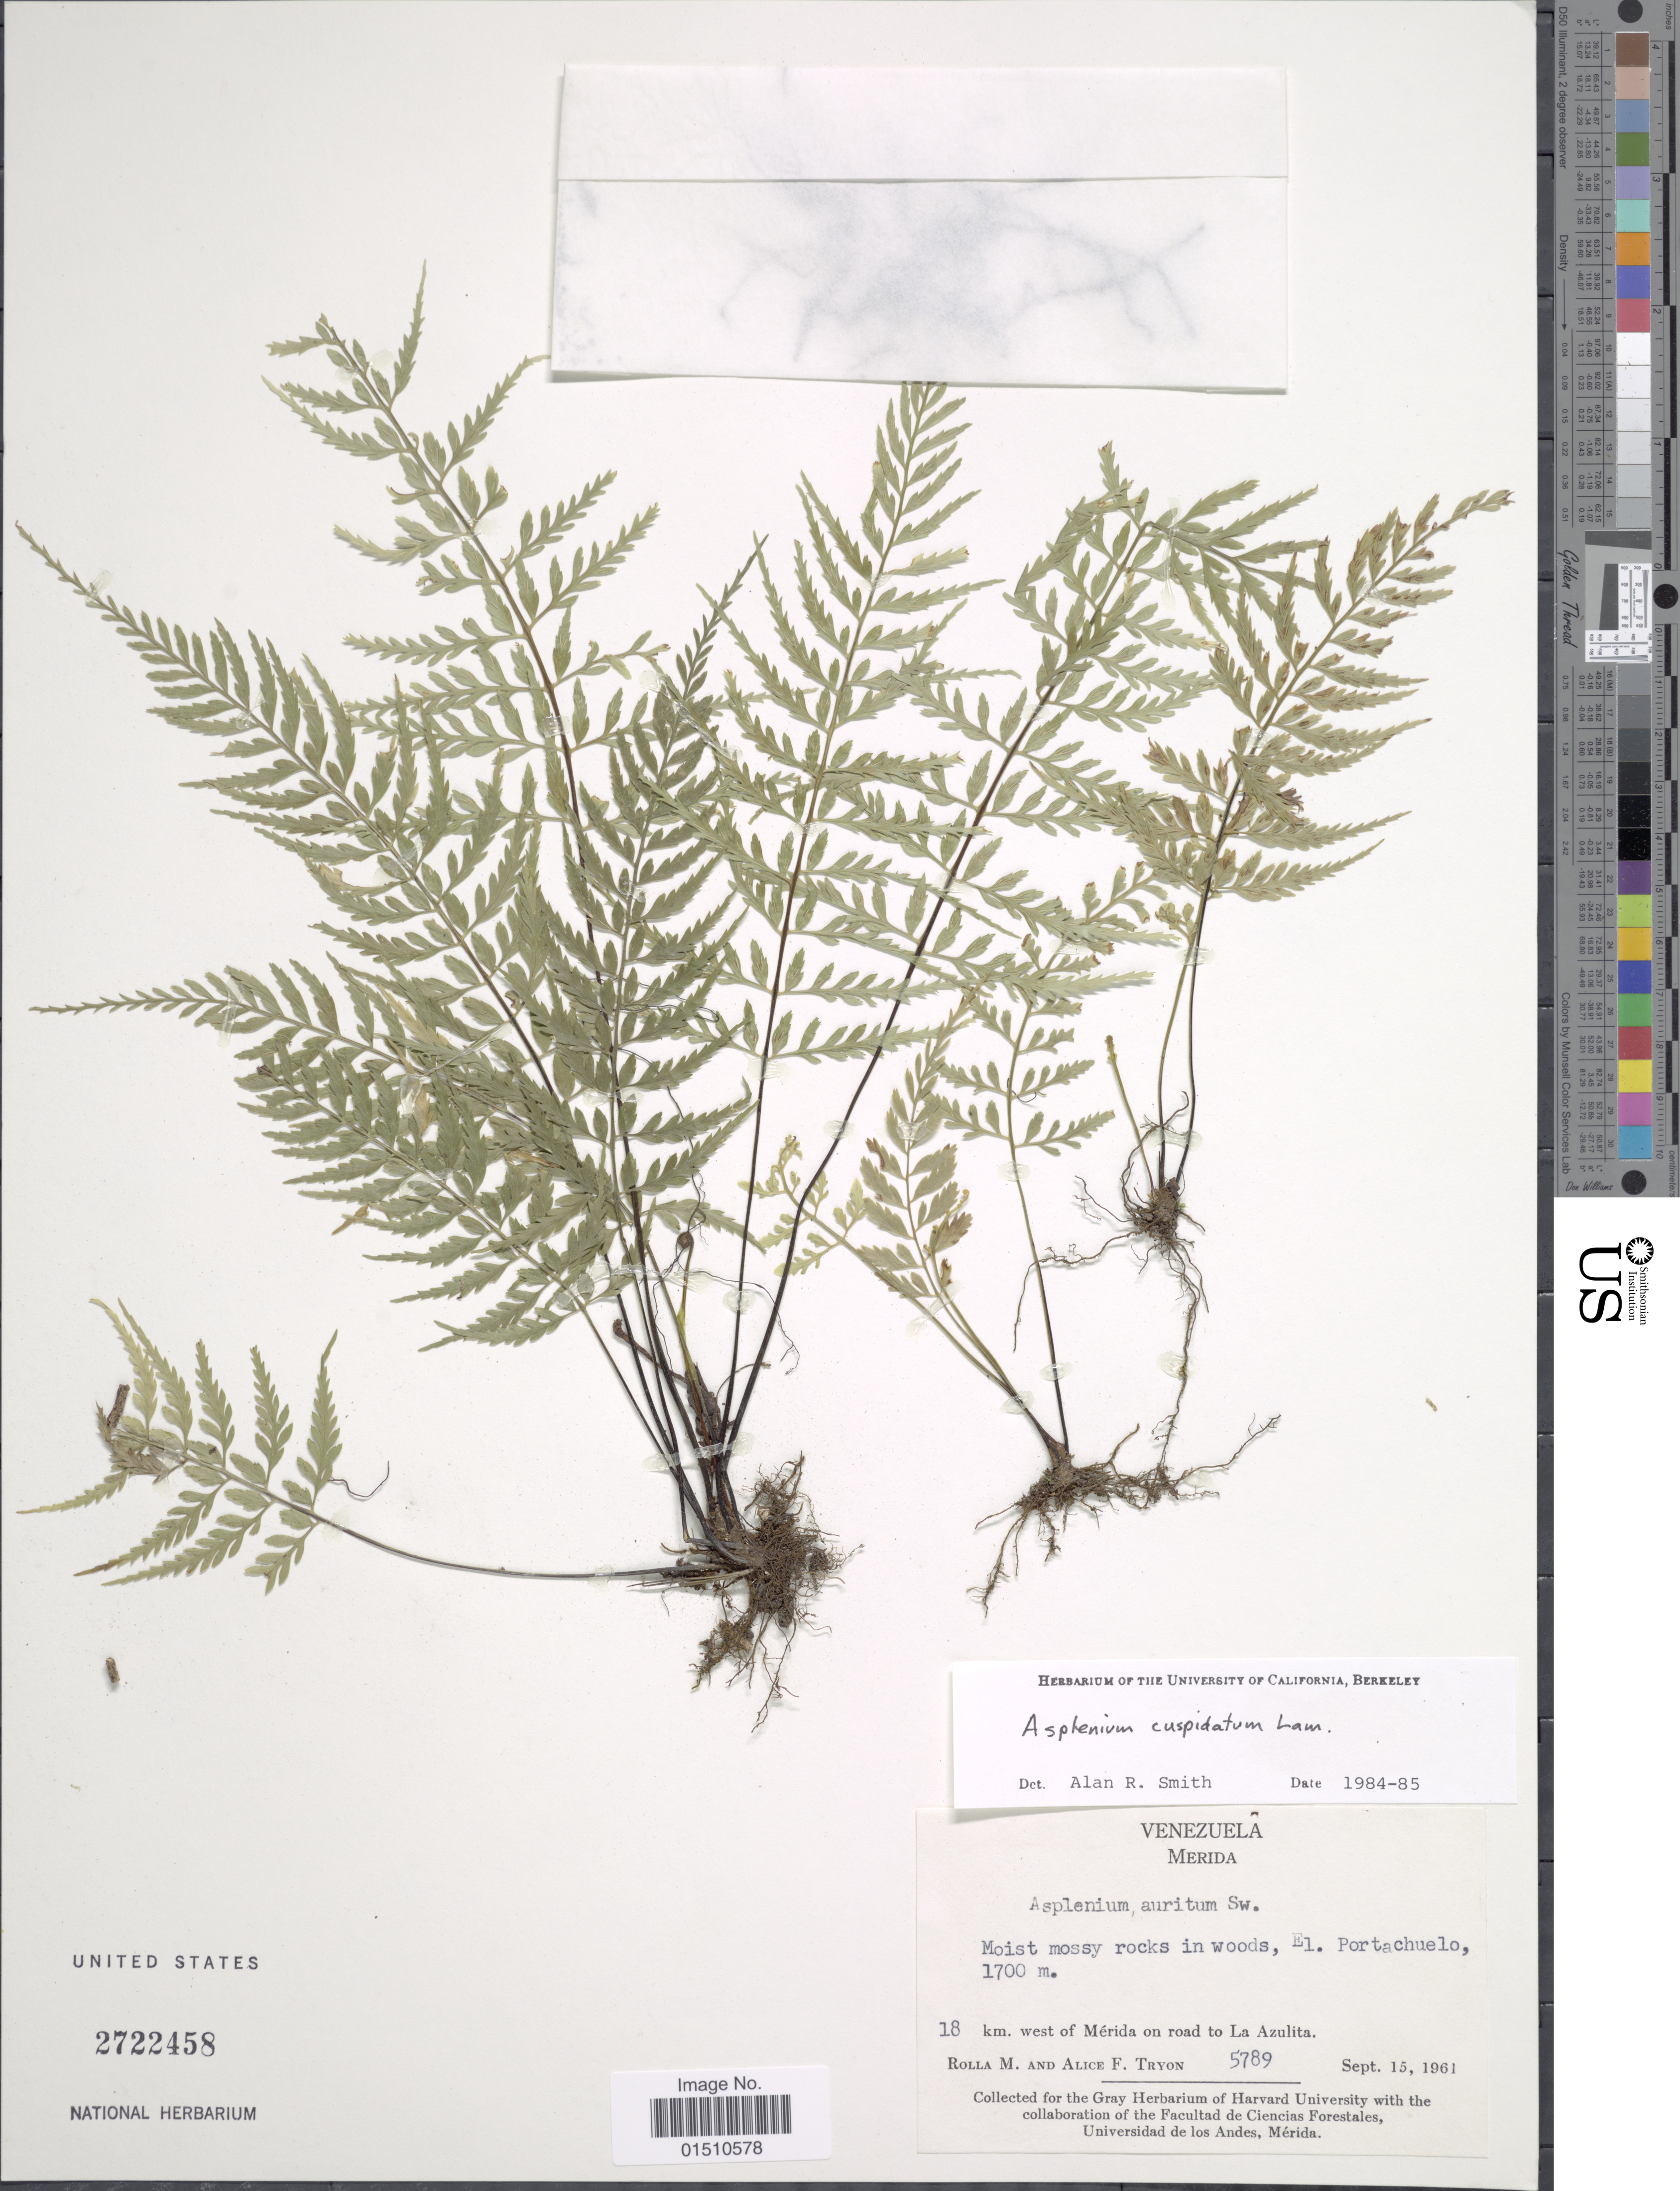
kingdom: Plantae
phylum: Tracheophyta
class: Polypodiopsida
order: Polypodiales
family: Aspleniaceae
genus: Asplenium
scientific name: Asplenium cuspidatum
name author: Lam.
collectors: R. M. Tryon & A. F. Tryon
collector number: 5789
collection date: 1961-09-15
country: Venezuela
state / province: Mérida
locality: Venezuela, Merida, El. Portachuello, 18 km. west of Merida on road to La Azulita.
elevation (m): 1700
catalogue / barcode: US 2722458